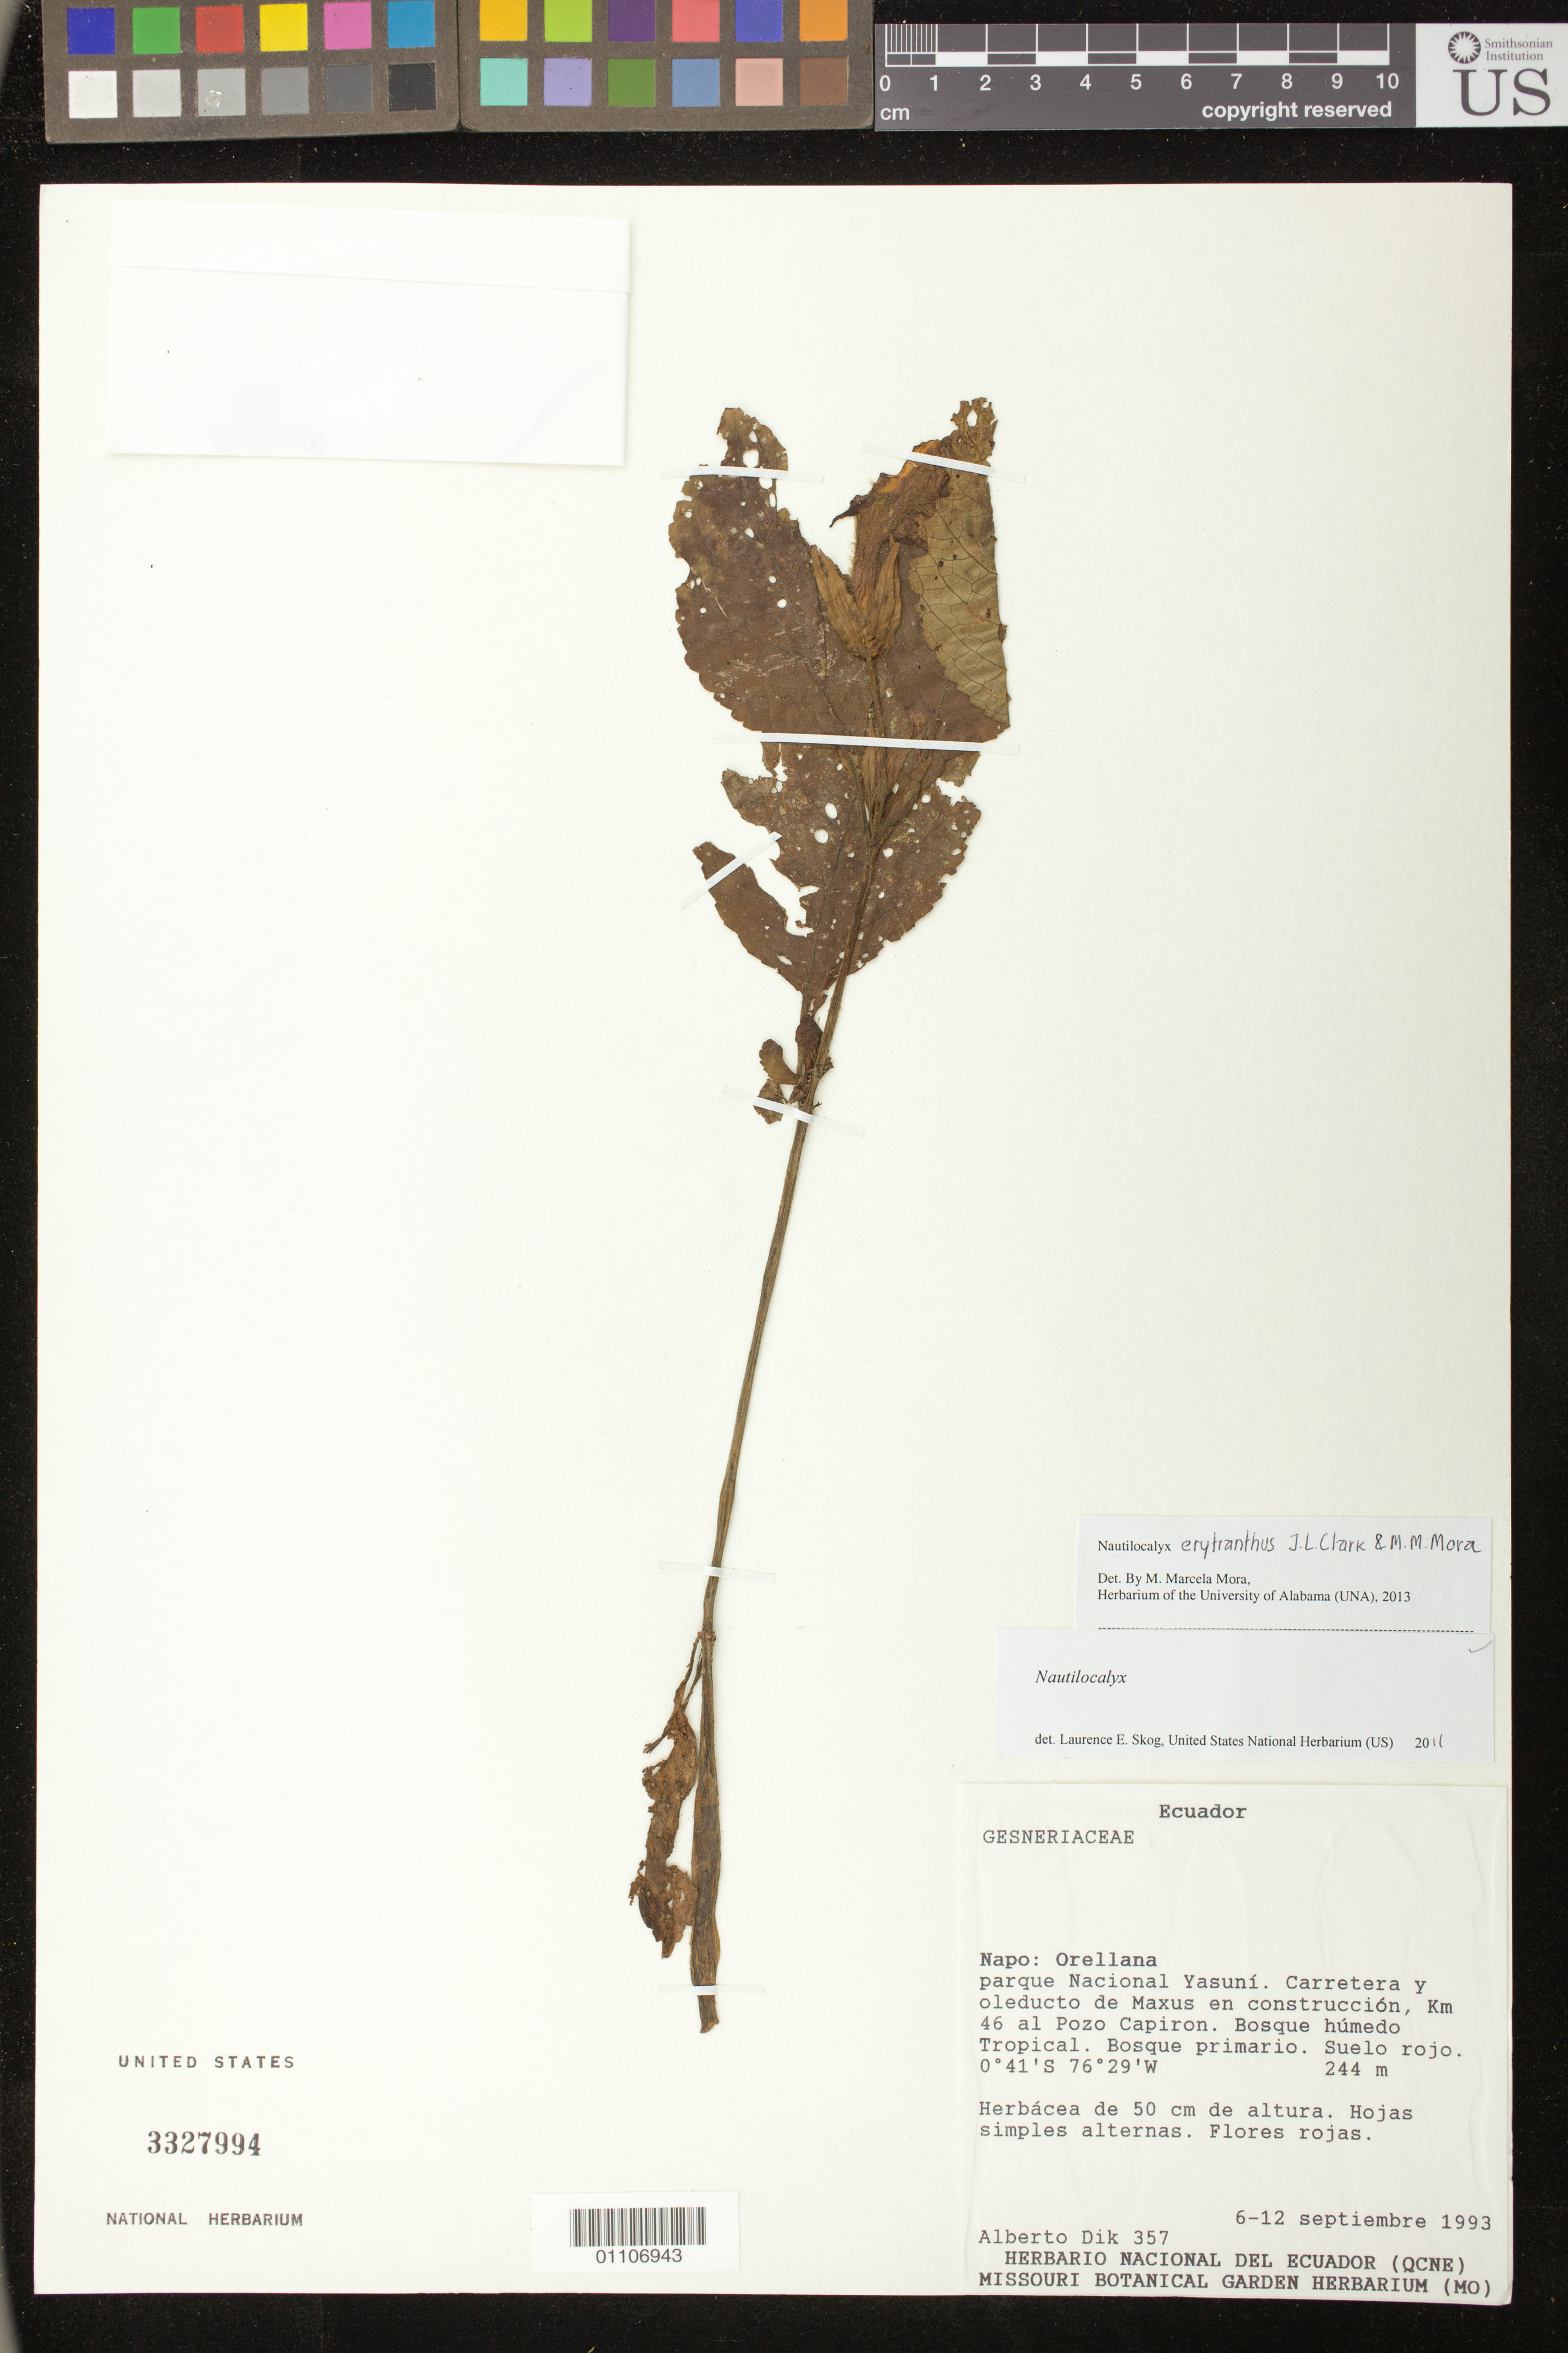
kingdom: Plantae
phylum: Tracheophyta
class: Magnoliopsida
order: Lamiales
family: Gesneriaceae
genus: Nautilocalyx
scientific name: Nautilocalyx erytranthus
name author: J.L. Clark & M.M. Mora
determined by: Mora, M. Marcela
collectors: A. Dik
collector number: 357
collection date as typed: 6-12 Sep 1993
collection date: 1993-09-06/1993-09-12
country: Ecuador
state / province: Napo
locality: Orellana: Parque Nacional Yasuní, carretera y oleoducto de Maxus en construcción, km 46 al Pozo Capiron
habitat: bosque humedo tropical, bosque primario, suelo rojo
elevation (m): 244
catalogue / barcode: US 3327994